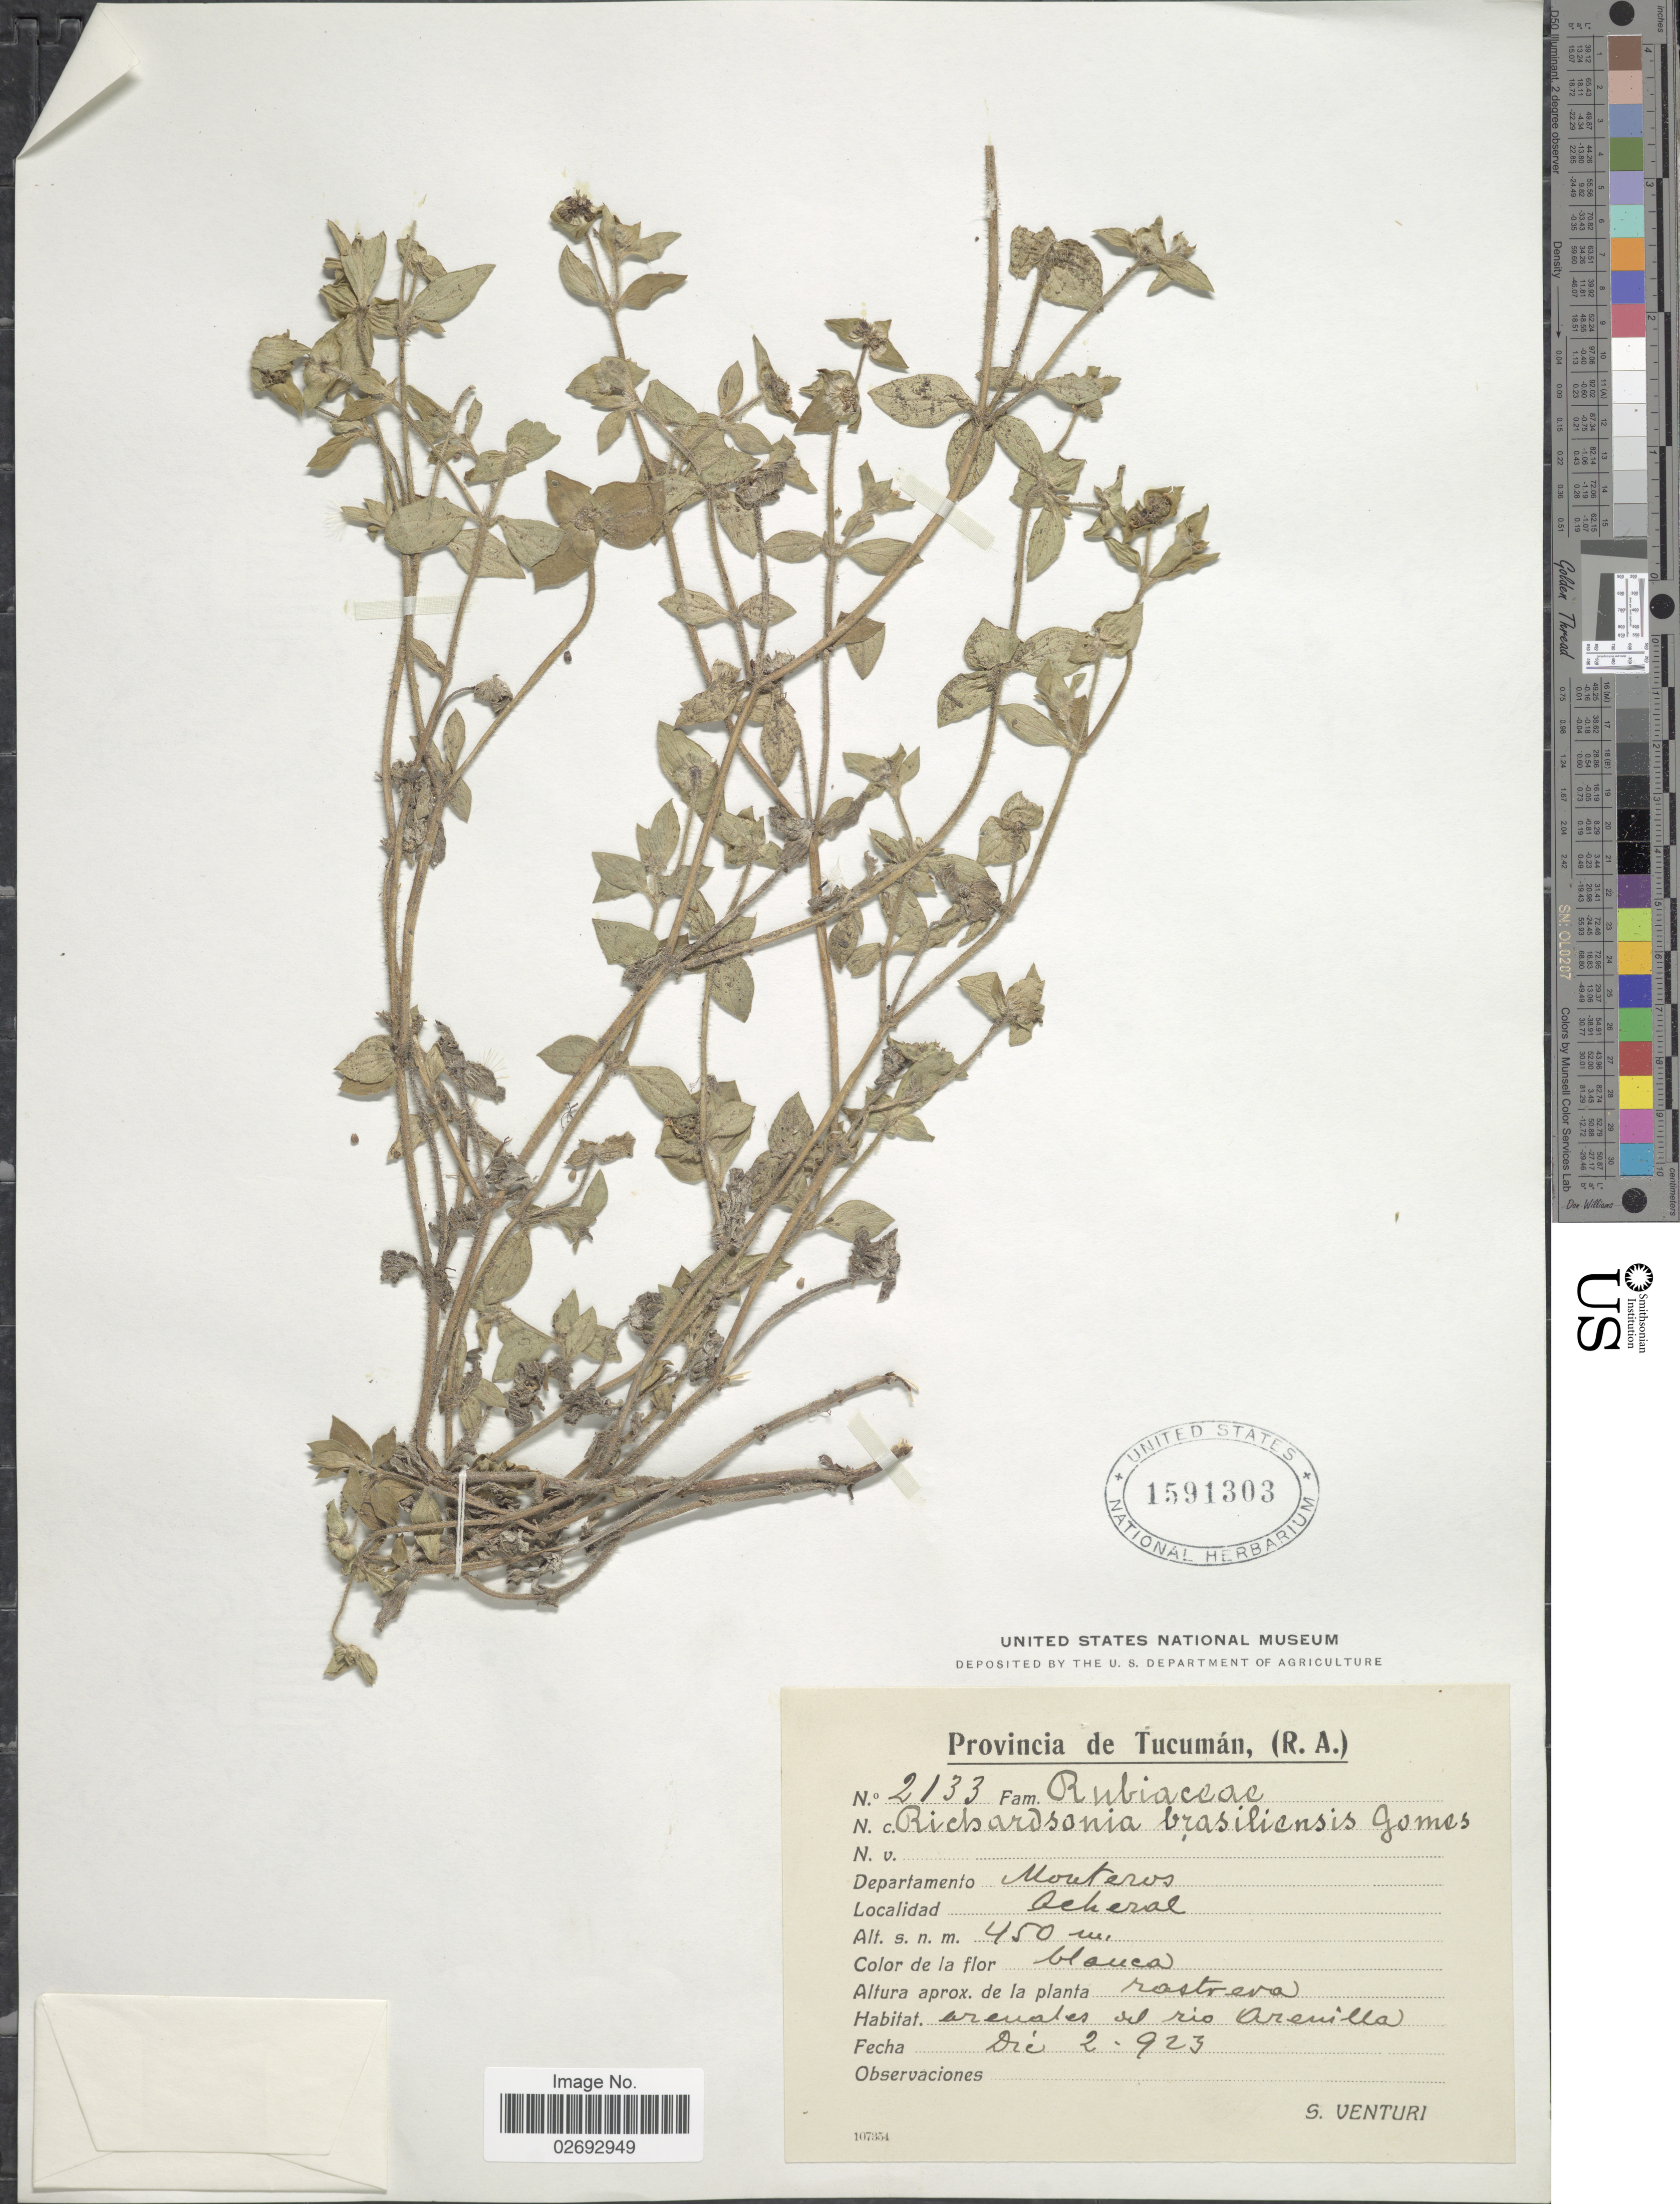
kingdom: Plantae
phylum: Tracheophyta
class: Magnoliopsida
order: Gentianales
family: Rubiaceae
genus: Richardia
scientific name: Richardia brasiliensis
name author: Gomes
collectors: S. Venturi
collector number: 2133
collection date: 1923-12-02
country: Argentina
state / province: Tucuman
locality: Departamento Monteros. Acheral, arenales del rio Arenilla.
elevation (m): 450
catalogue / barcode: US 1591303